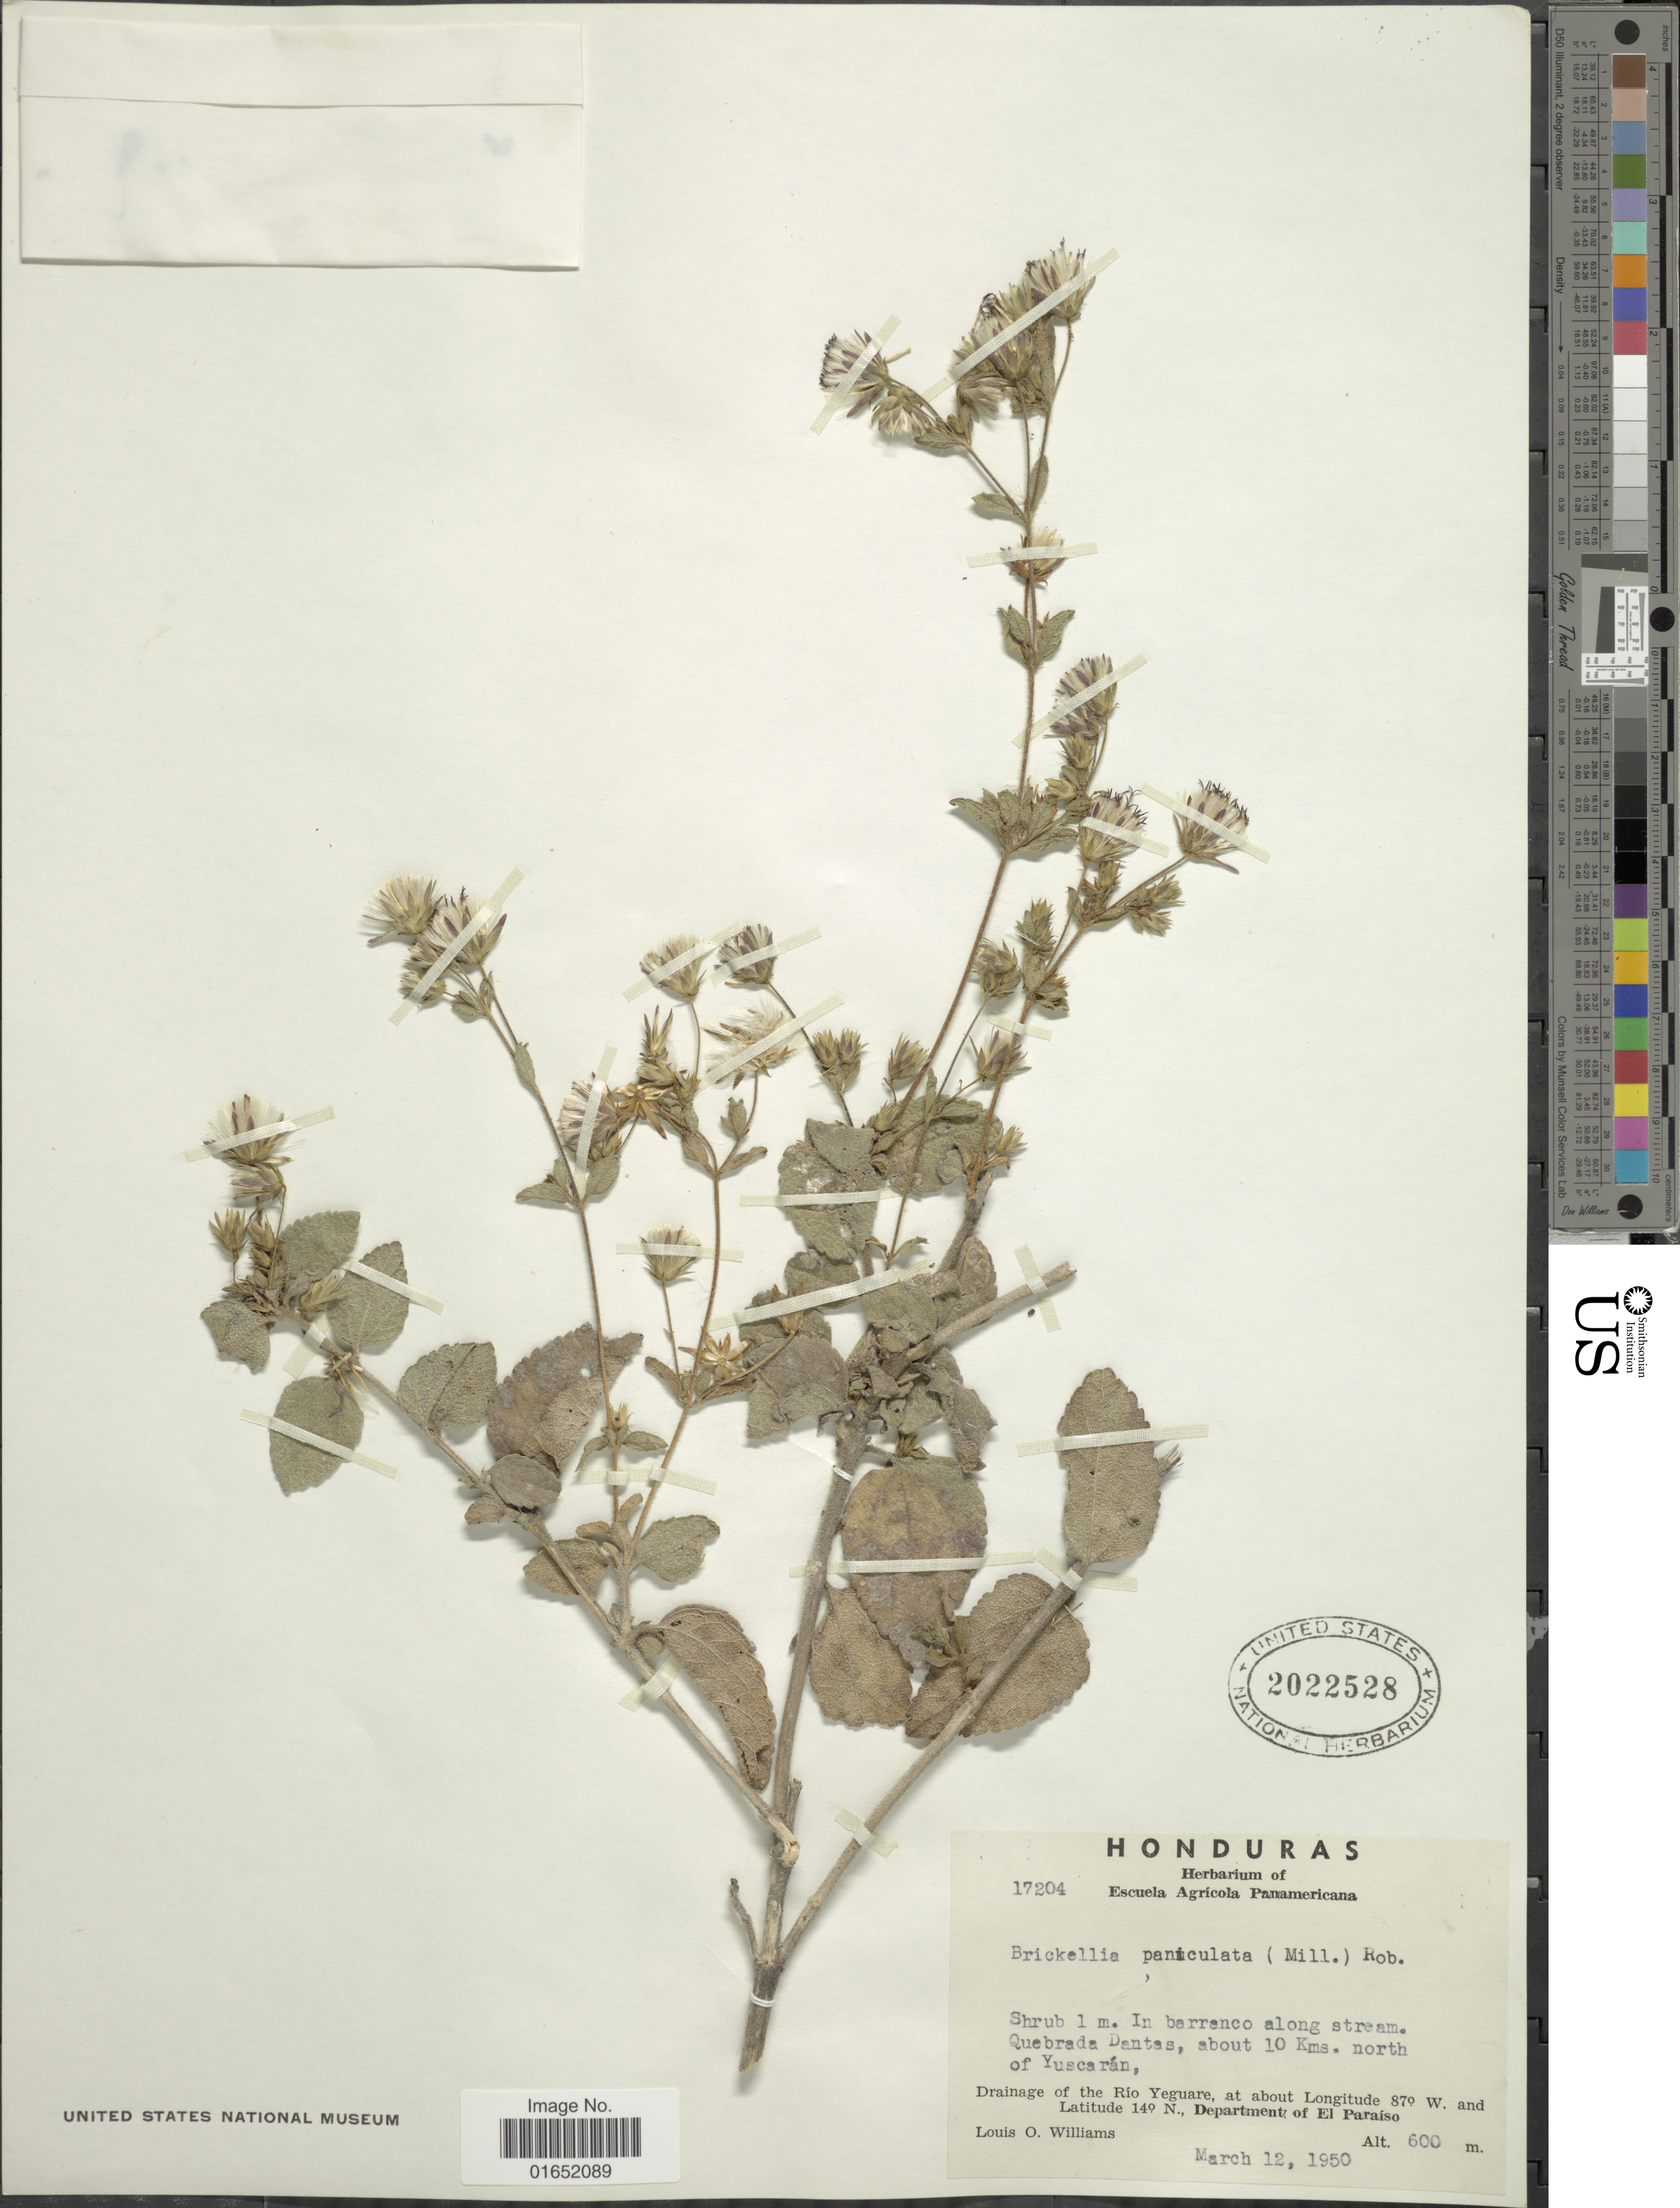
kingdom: Plantae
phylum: Tracheophyta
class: Magnoliopsida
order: Asterales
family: Asteraceae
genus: Brickellia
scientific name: Brickellia paniculata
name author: (Mill.) B.L. Rob.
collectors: L. O. Williams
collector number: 17204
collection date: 1950-03-12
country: Honduras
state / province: El Paraíso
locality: Quebrada Dantas, about 10 kms. north of Yuscarán, Drainage of the Río Yeguare, Department of El Paraíso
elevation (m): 600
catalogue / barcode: US 2022528